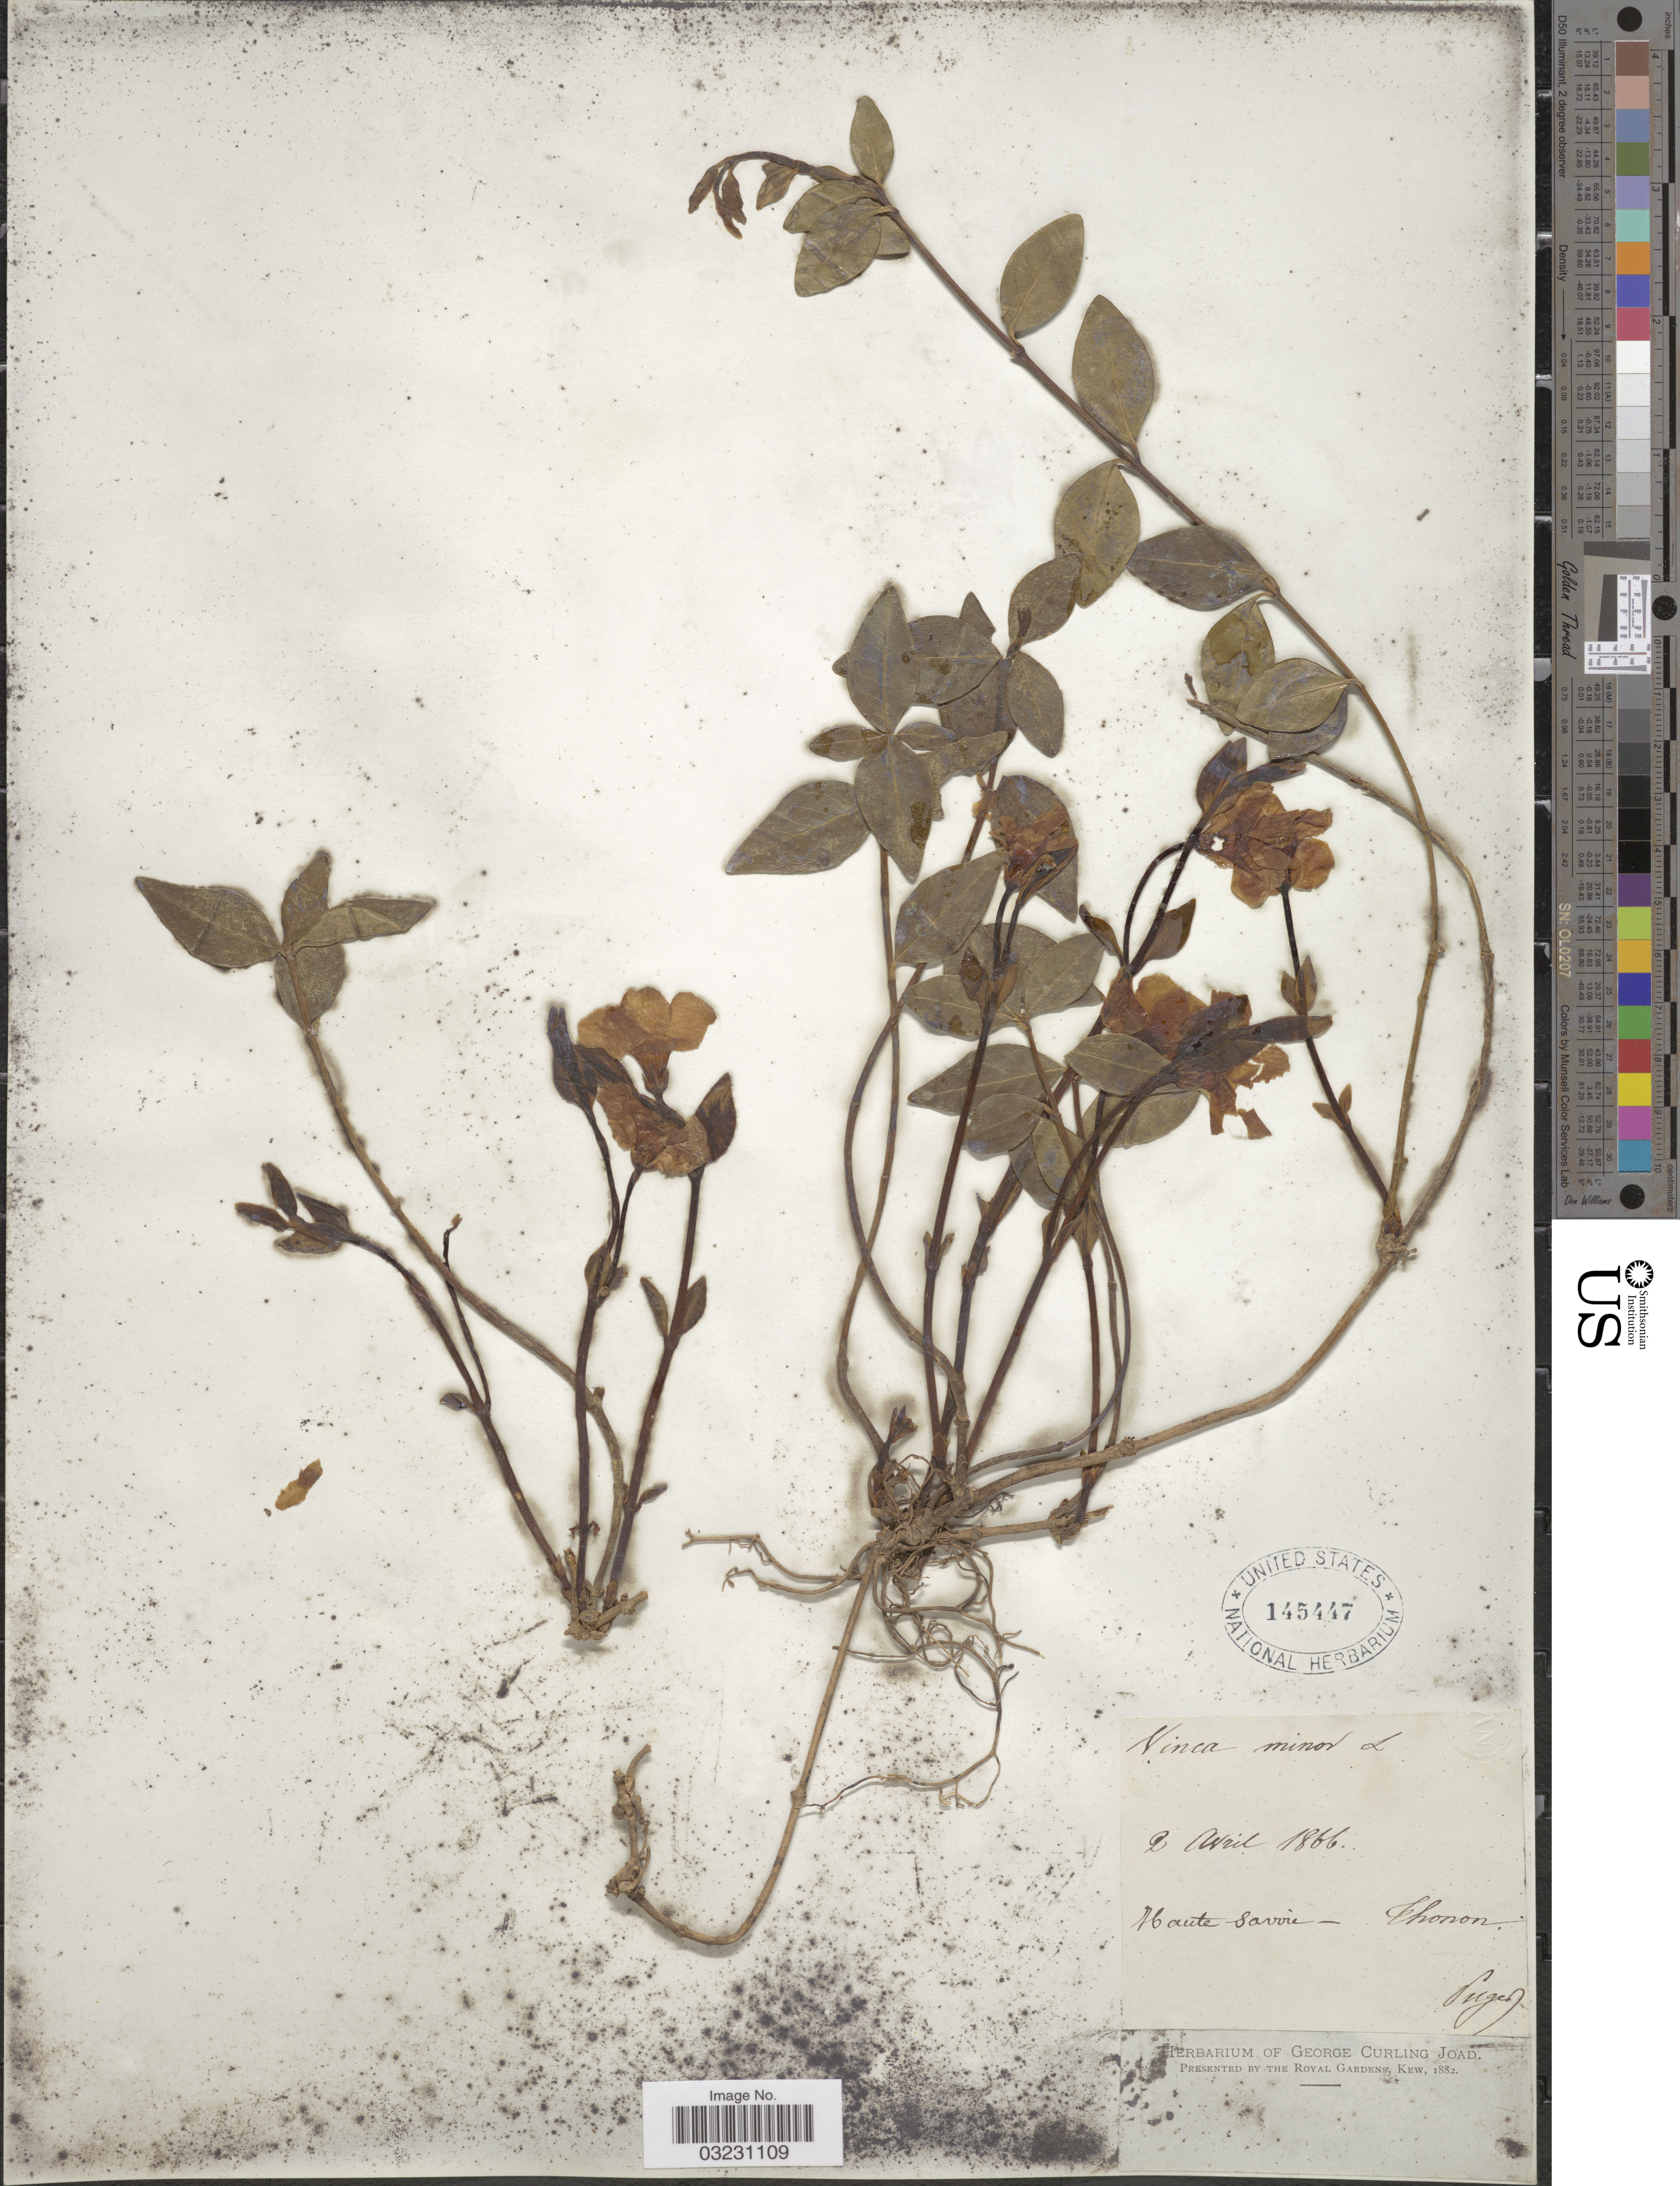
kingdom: Plantae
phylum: Tracheophyta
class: Magnoliopsida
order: Gentianales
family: Apocynaceae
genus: Vinca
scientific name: Vinca minor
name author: L.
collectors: -. Puget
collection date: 1866-04-02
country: France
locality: Haute Savoie - Chonon.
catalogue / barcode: US 145447